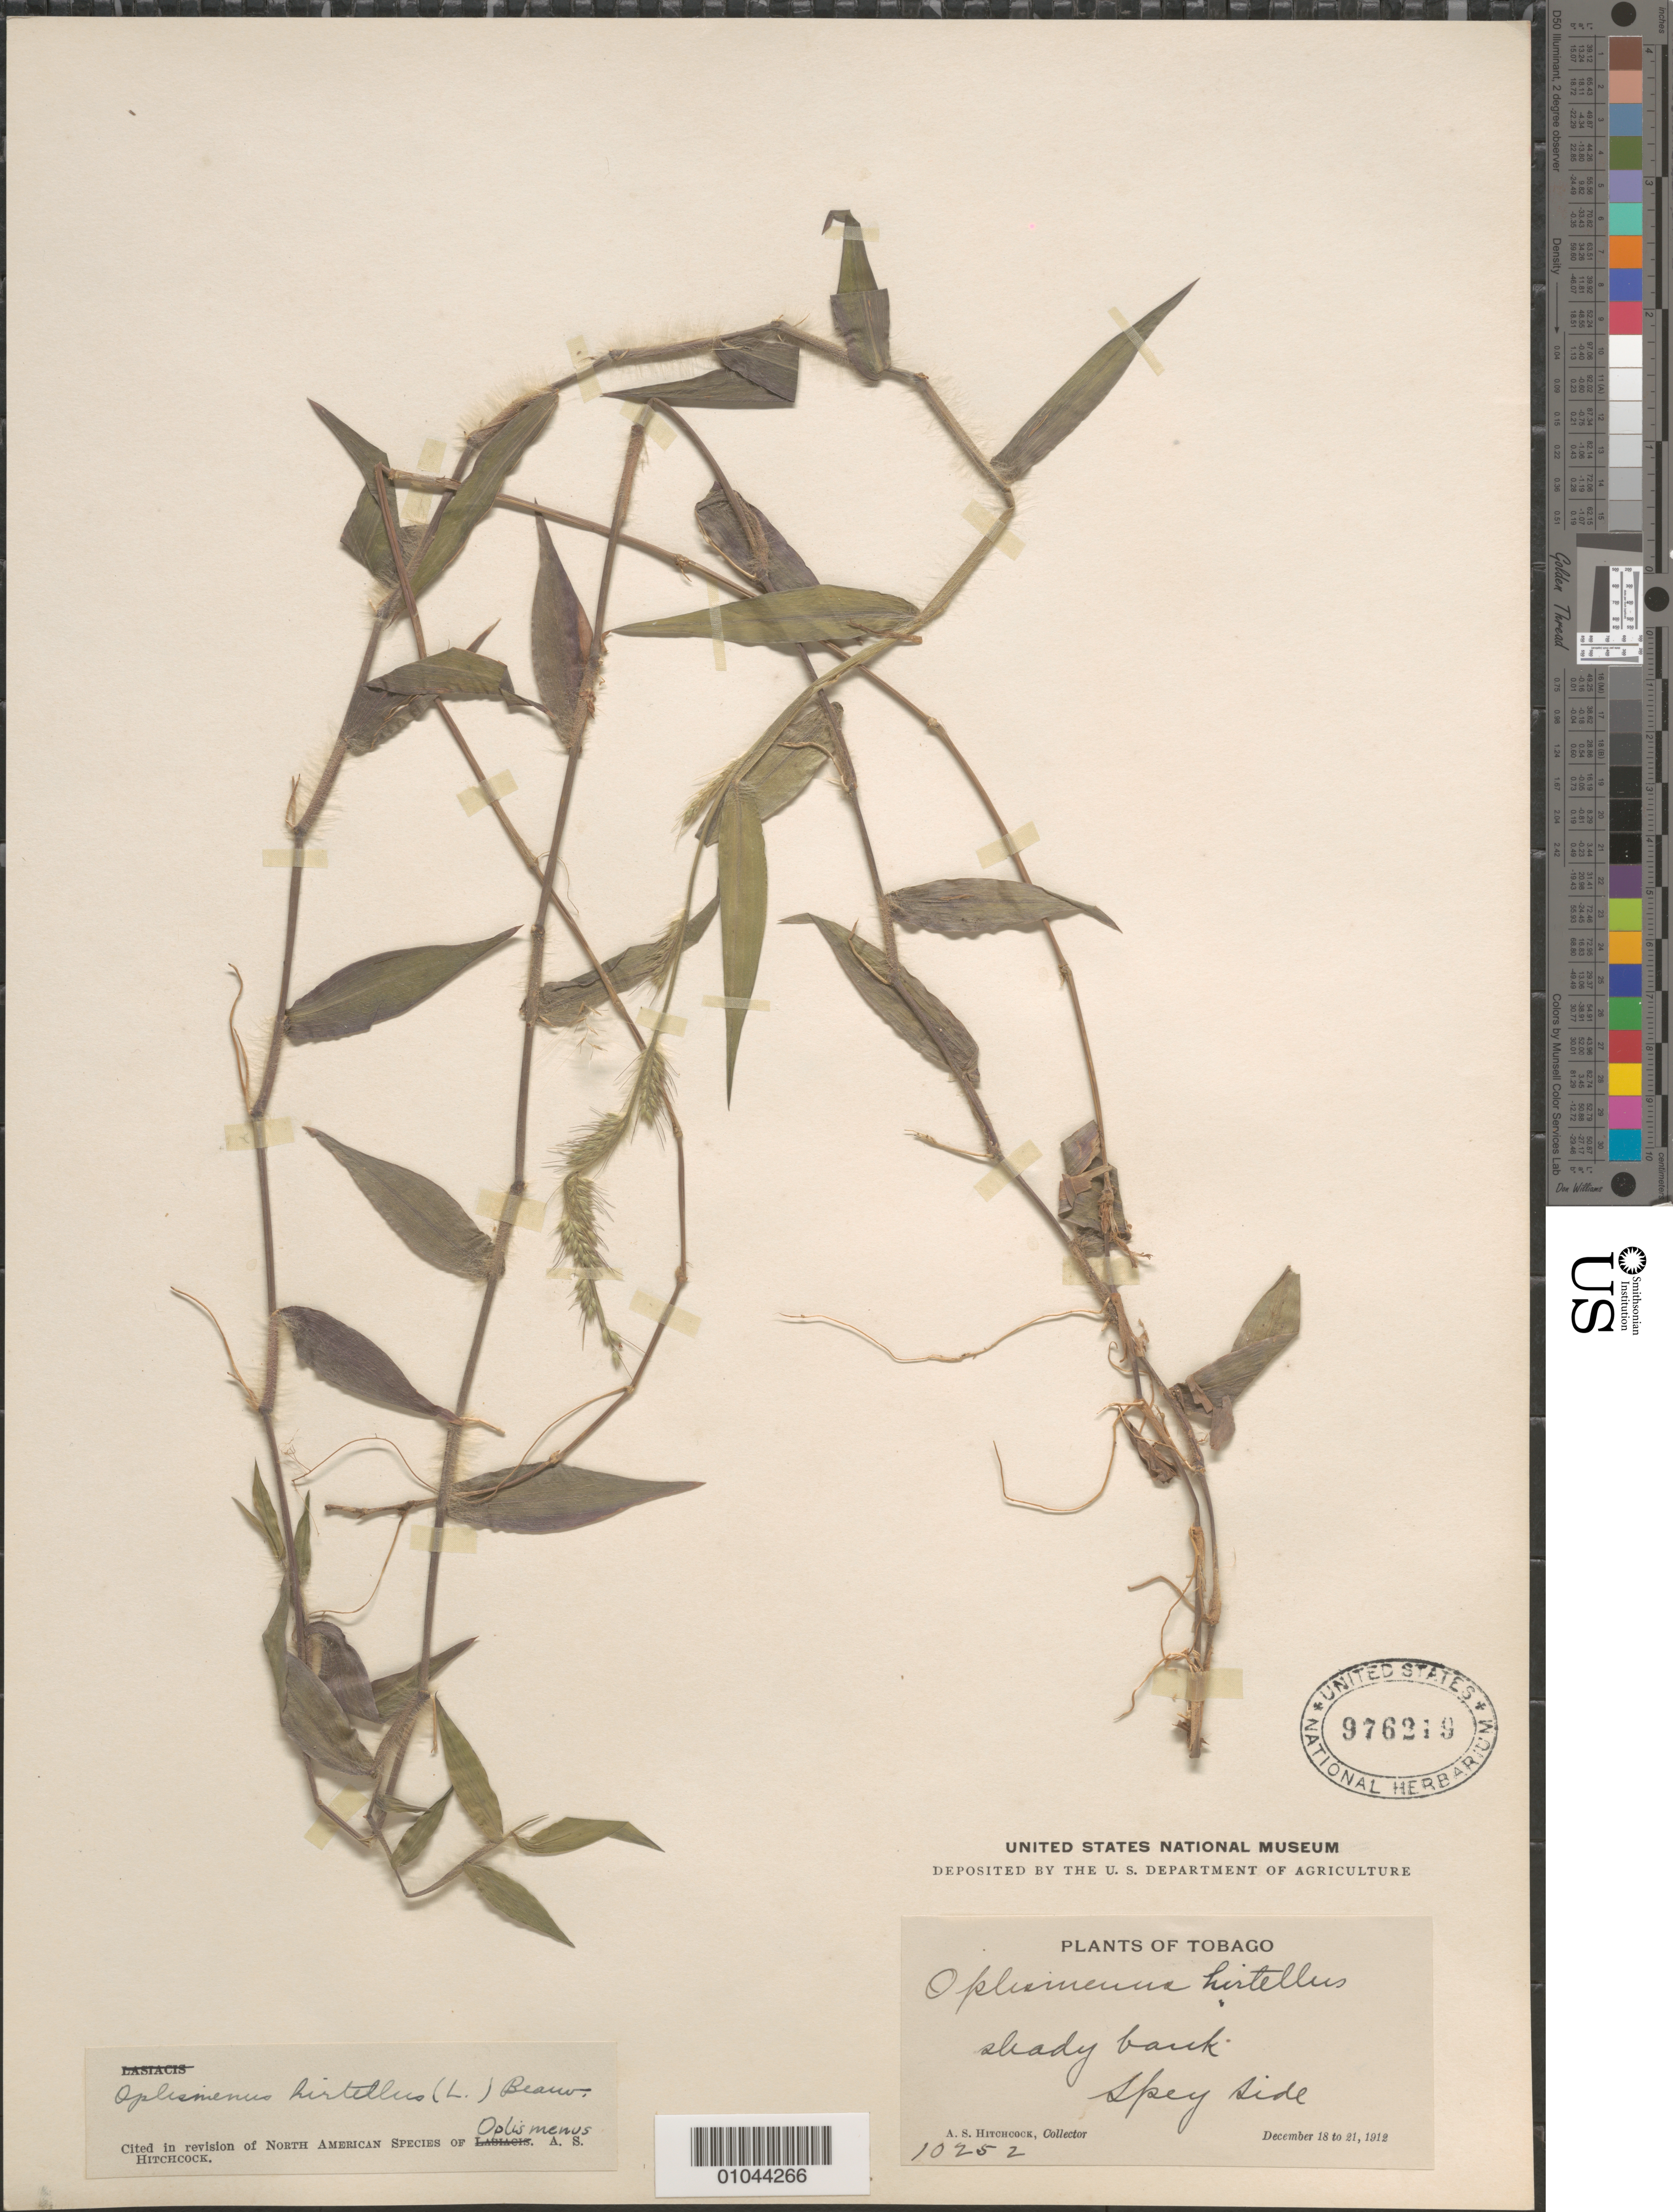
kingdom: Plantae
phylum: Tracheophyta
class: Liliopsida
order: Poales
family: Poaceae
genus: Muhlenbergia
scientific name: Muhlenbergia capillaris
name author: (Lam.) Trin.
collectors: A. S. Hitchcock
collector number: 10252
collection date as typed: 18 Dec 1912 to 21 Dec 1912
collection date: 1912-12-18/1912-12-21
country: Trinidad and Tobago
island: Tobago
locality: Speyside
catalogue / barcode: US 976219